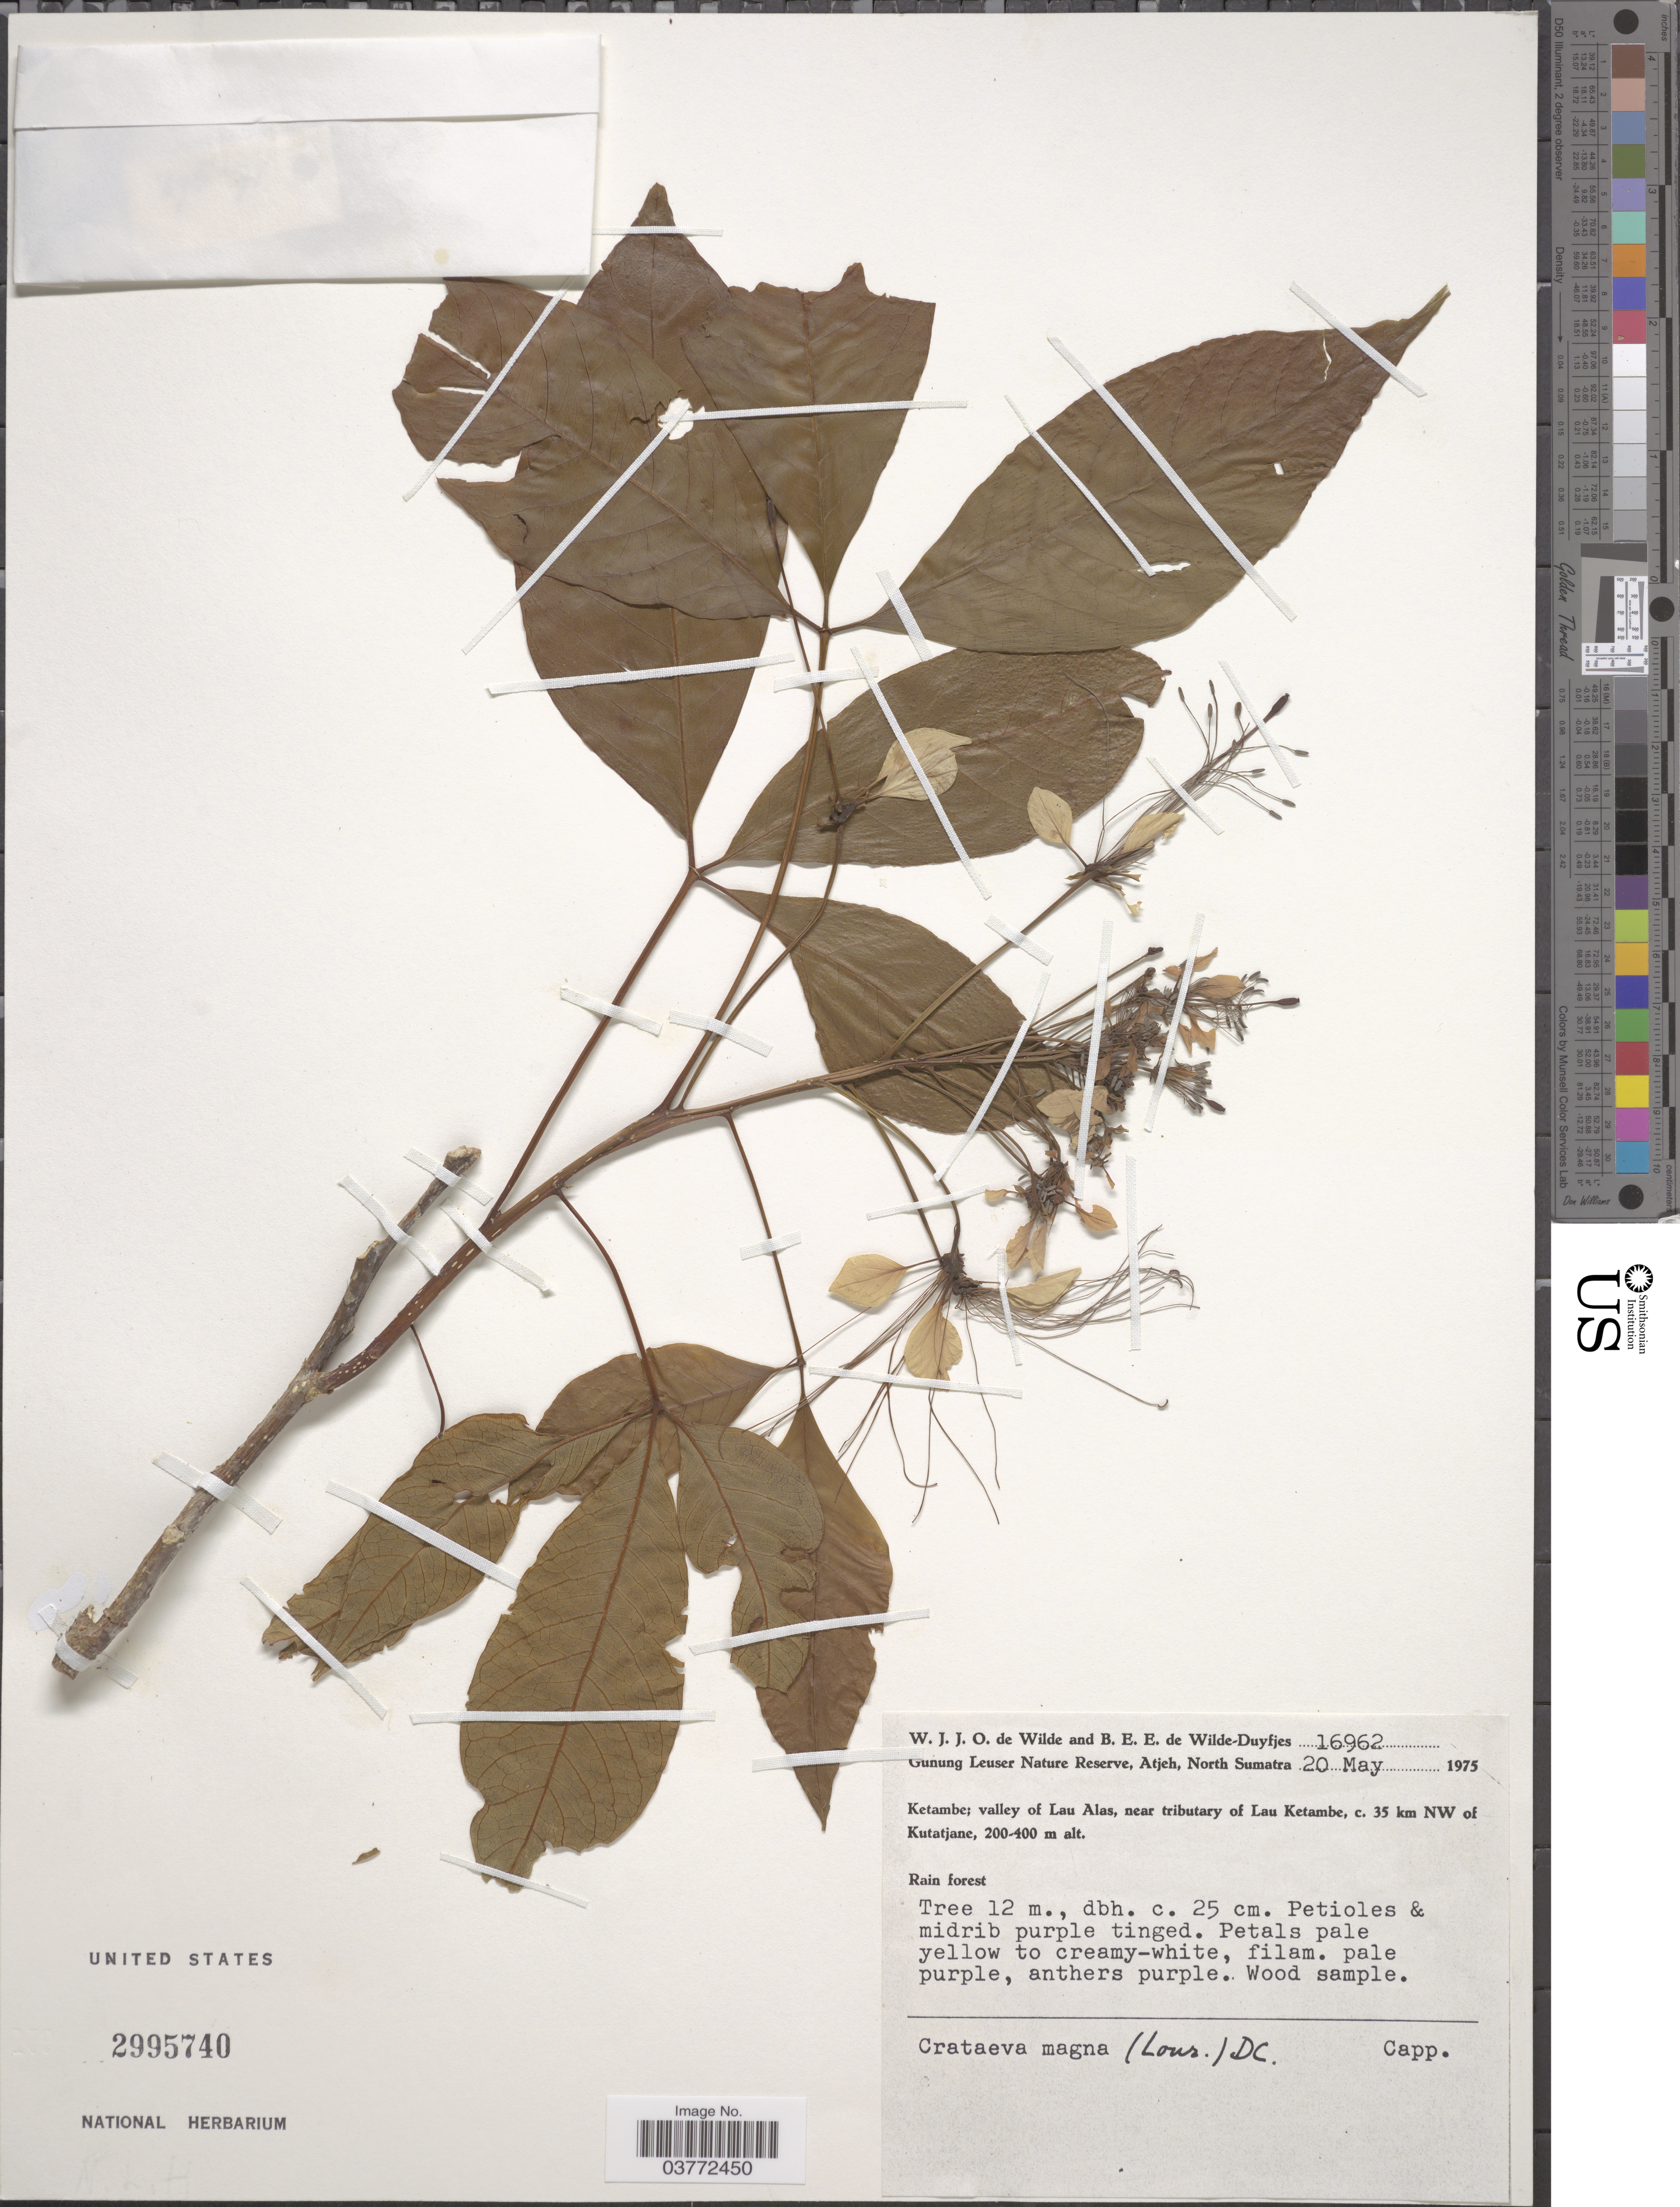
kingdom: Plantae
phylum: Tracheophyta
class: Magnoliopsida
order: Brassicales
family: Capparaceae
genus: Crateva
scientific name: Crateva religiosa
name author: G. Forst.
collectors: W. J. de Wilde & B. E. de Wilde-Duyfjes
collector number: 16962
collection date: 1975-05-20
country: Indonesia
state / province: Sumatra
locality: Gunung Leuser Nature Reserve, Atjeh, North Sumatra. Ketambe; valley of Lau Alas, near tributary of Lau Ketambe, c. 35 km NW of Kutatjane.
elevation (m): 200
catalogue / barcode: US 2995740